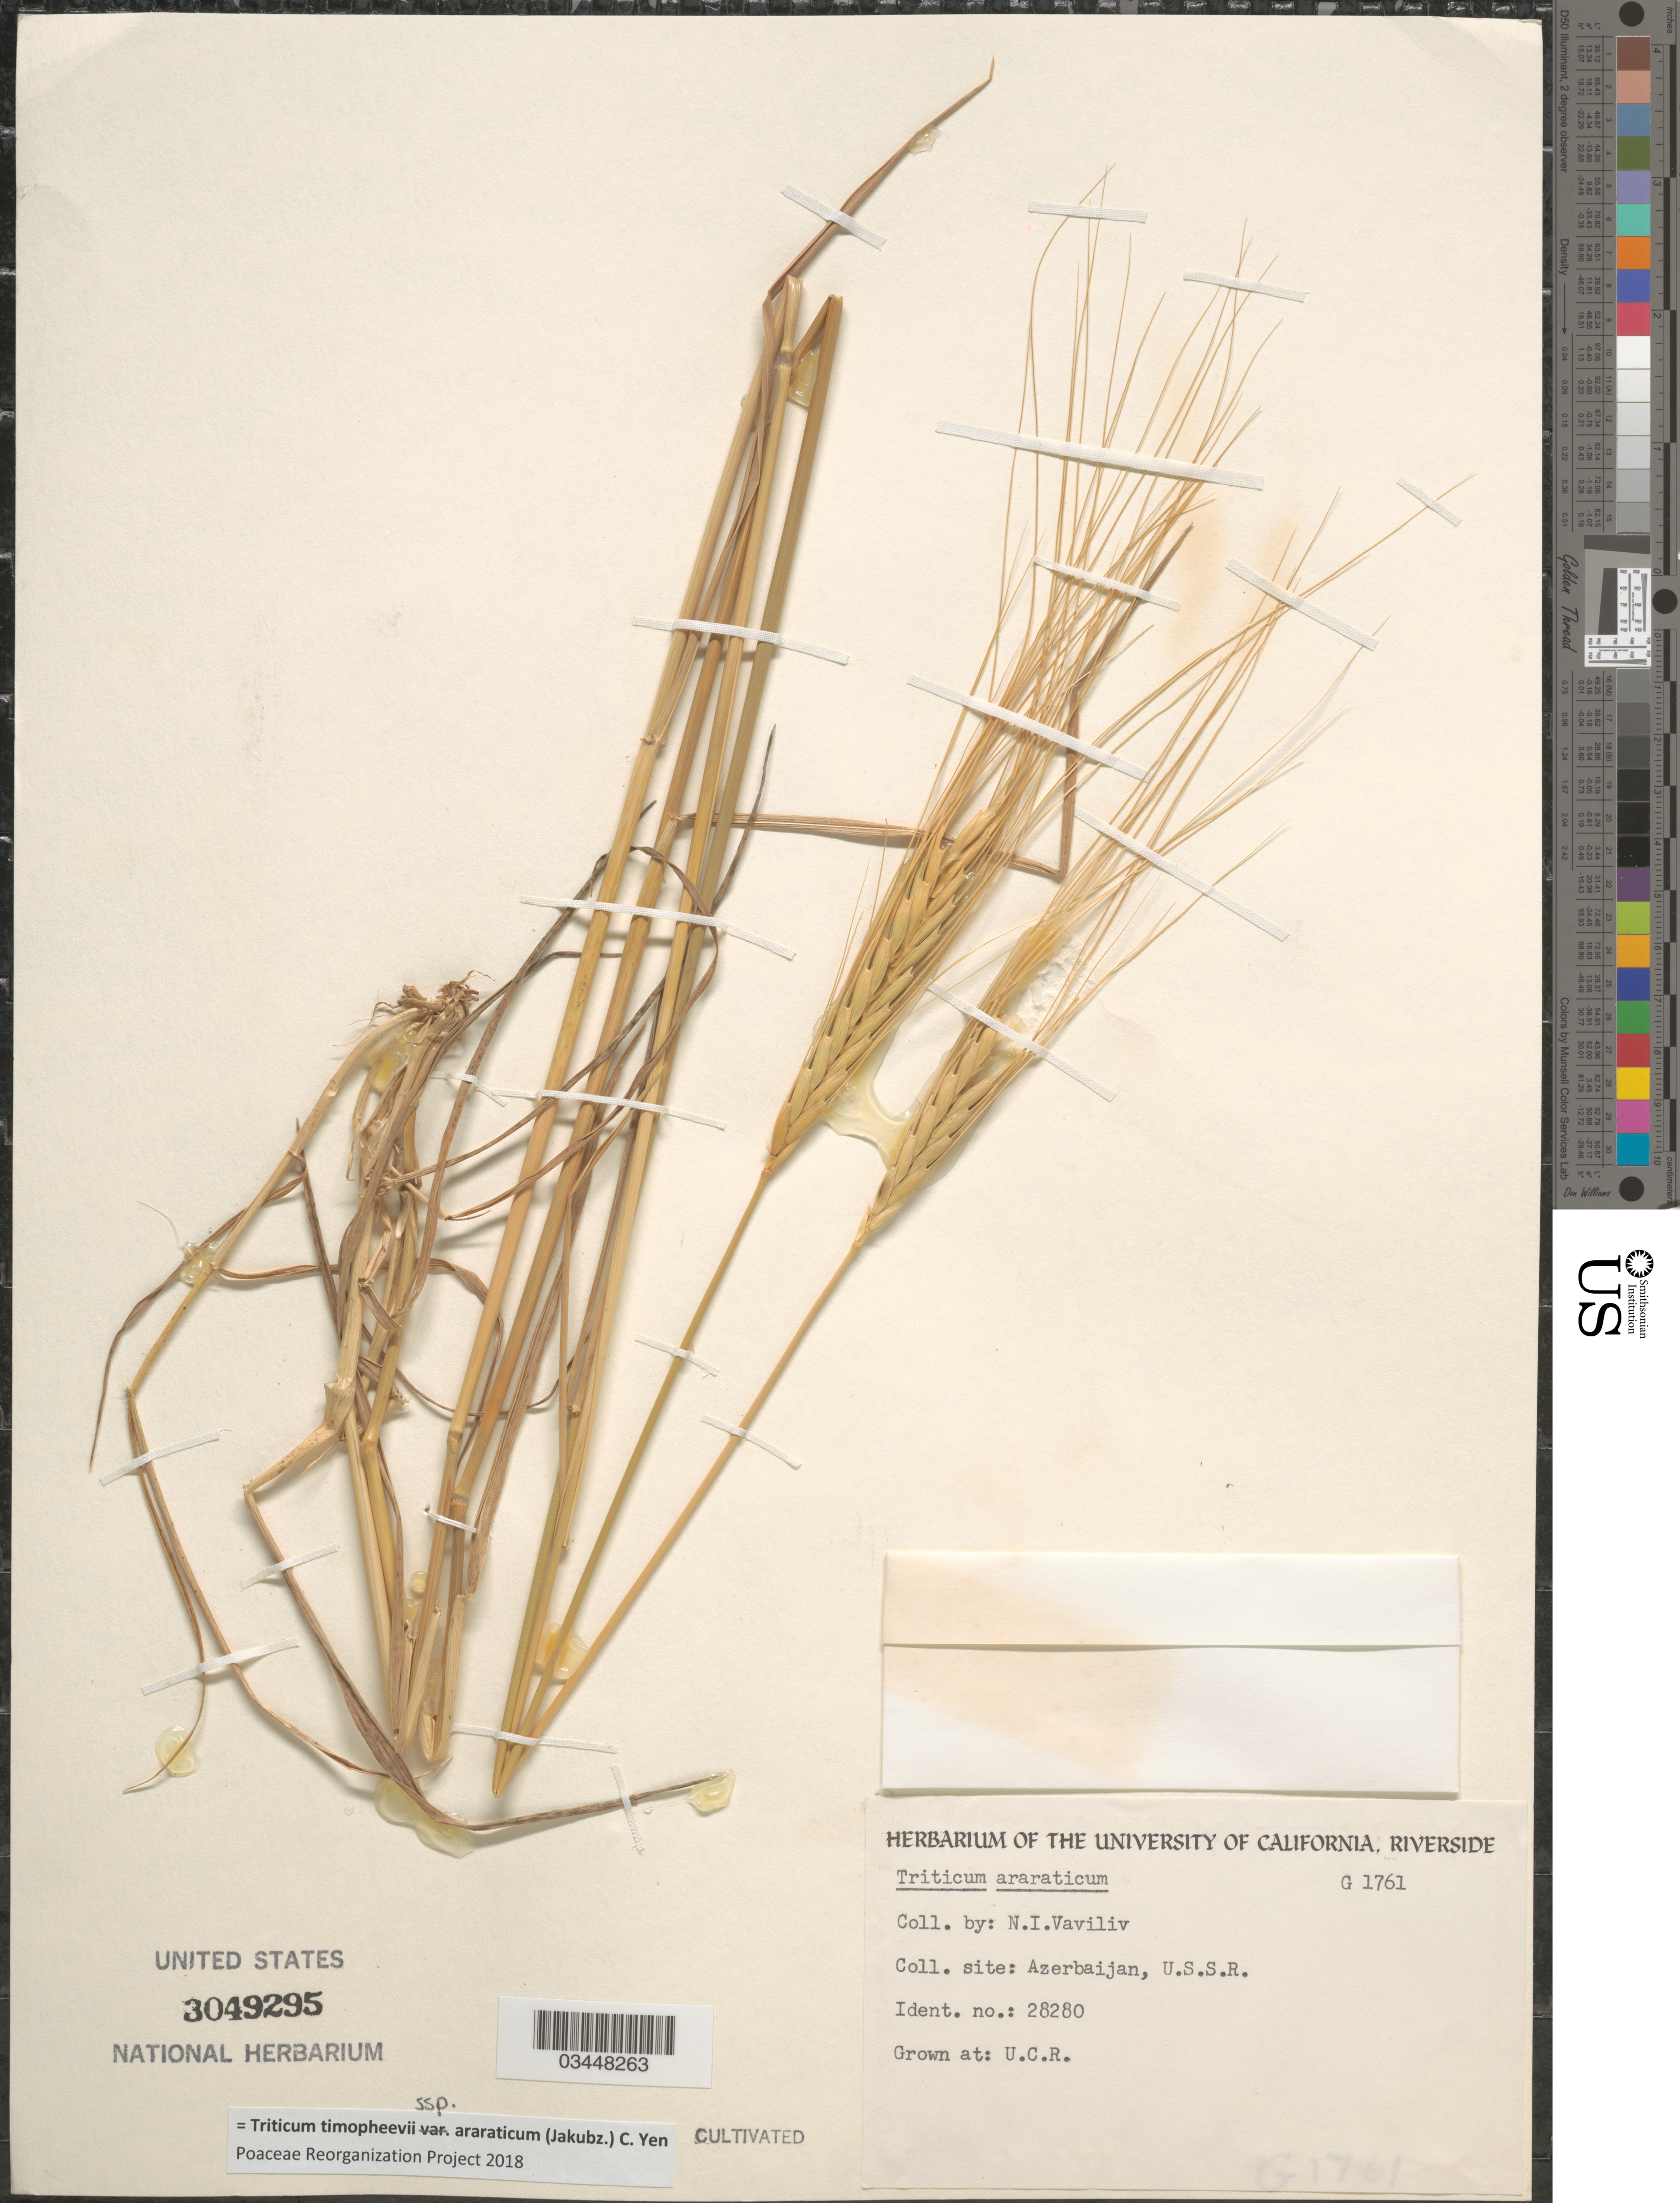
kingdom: Plantae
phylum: Tracheophyta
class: Liliopsida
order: Poales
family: Poaceae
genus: Triticum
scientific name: Triticum timopheevii subsp. araraticum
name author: (Jakubz.) C. Yen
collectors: ex herb. Univ. of California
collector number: G1761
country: United States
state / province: California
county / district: Riverside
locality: U.C.R.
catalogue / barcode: US 3049295